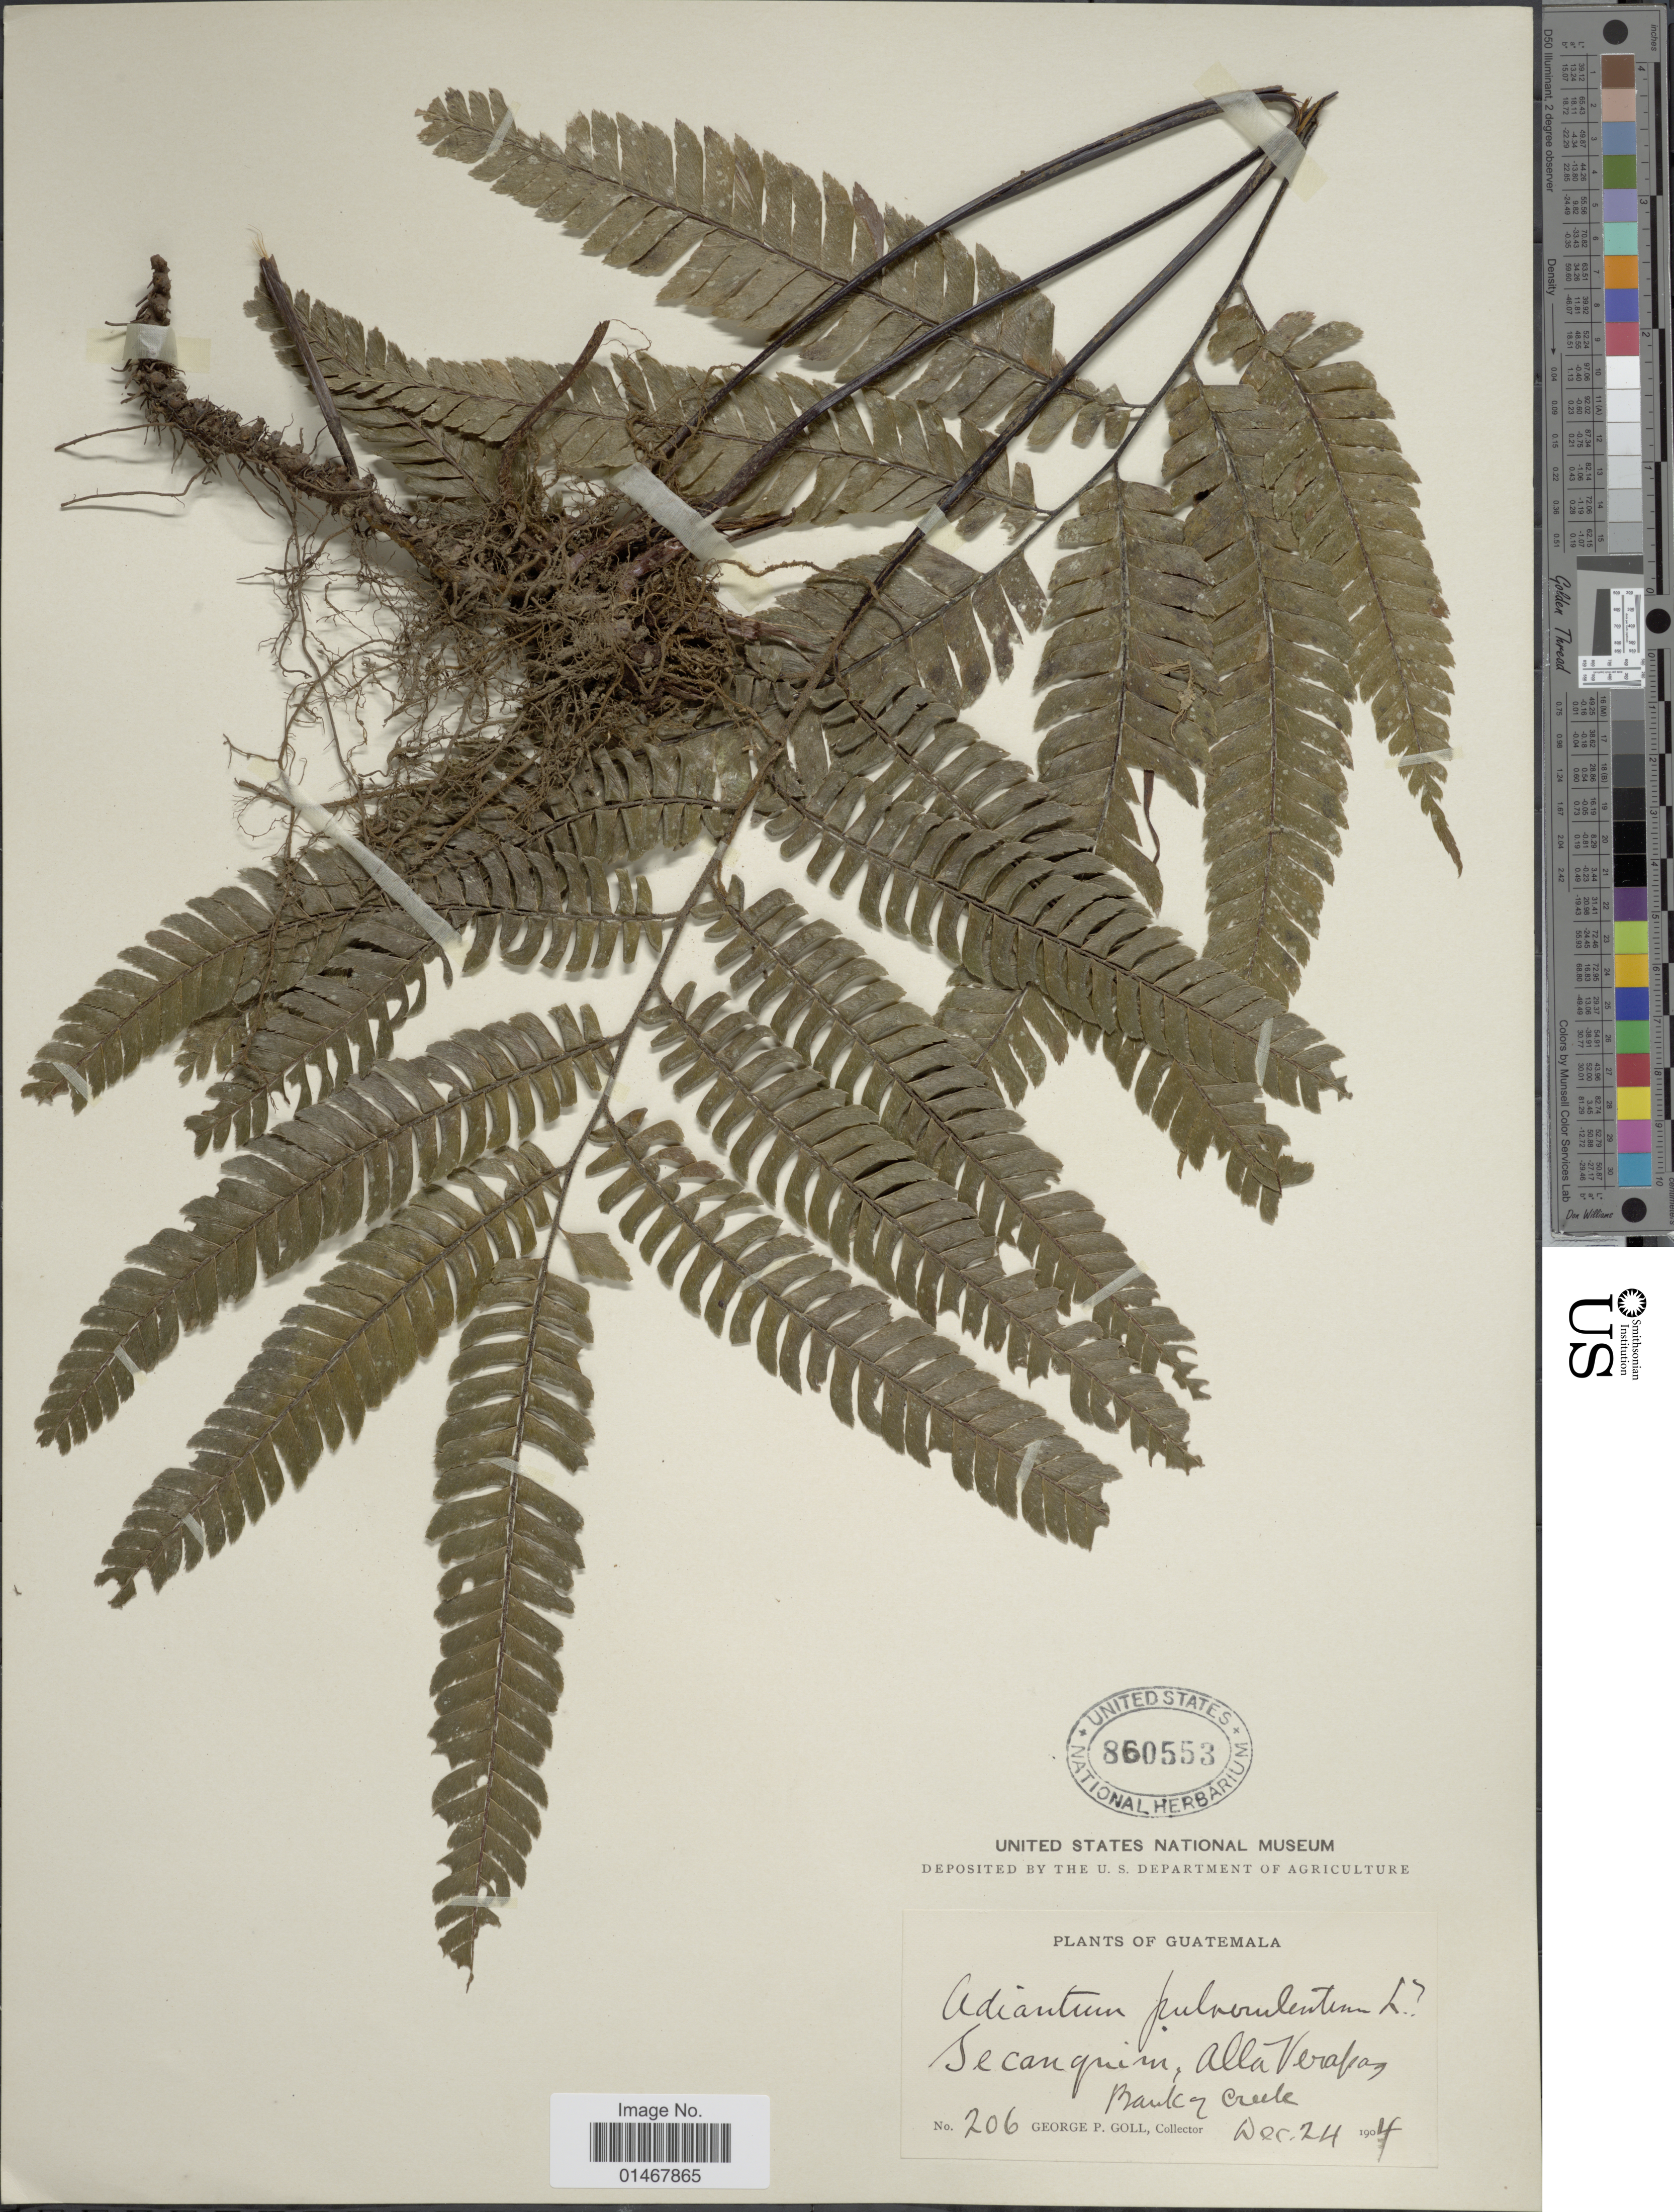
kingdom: Plantae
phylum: Tracheophyta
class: Polypodiopsida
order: Polypodiales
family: Pteridaceae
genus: Adiantum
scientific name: Adiantum pulverulentum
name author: L.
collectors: G. P. Goll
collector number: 206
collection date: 1904-12-24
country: Guatemala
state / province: Alta Verapaz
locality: Secanquim, Bank of creek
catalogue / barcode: US 860553